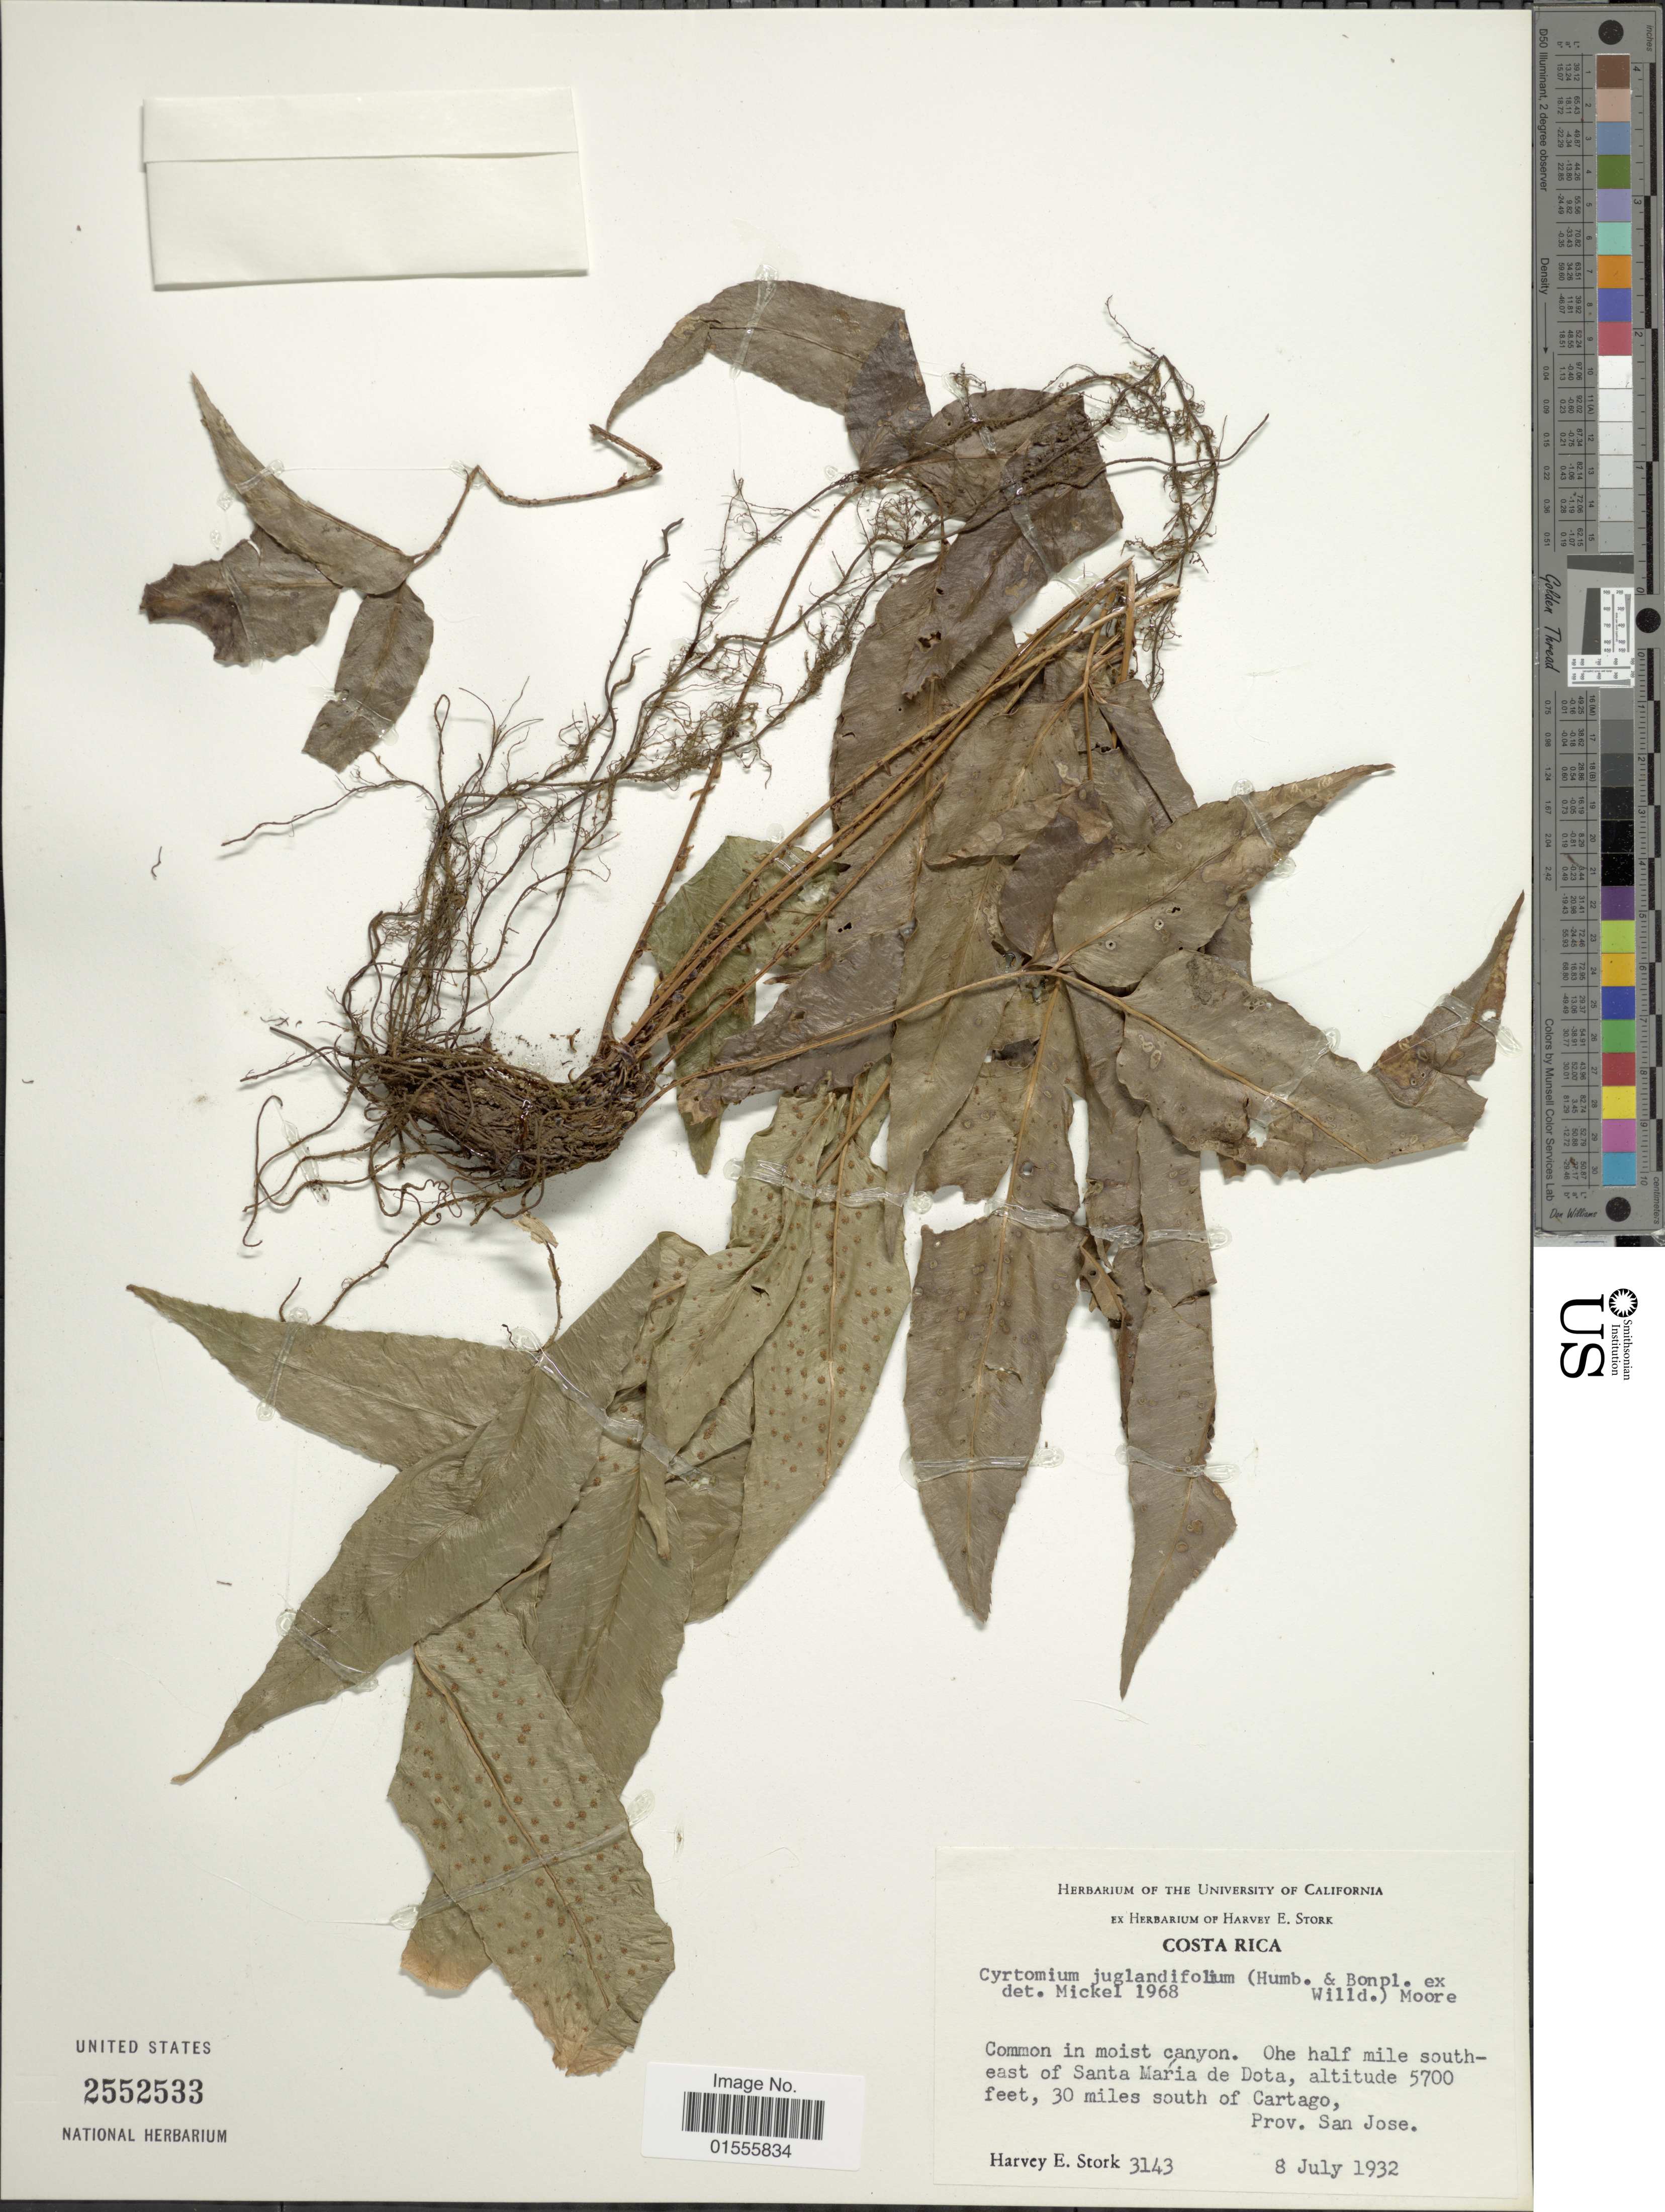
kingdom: Plantae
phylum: Tracheophyta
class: Polypodiopsida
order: Polypodiales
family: Dryopteridaceae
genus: Phanerophlebia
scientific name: Phanerophlebia juglandifolia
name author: (Willd.) J. Sm.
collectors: H. E. Stork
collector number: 3143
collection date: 1932-07-08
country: Costa Rica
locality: One half mile southeast of Santa María de Dota, 30 miles south of Cartago, Prov. San Jose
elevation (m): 1737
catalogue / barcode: US 2552533